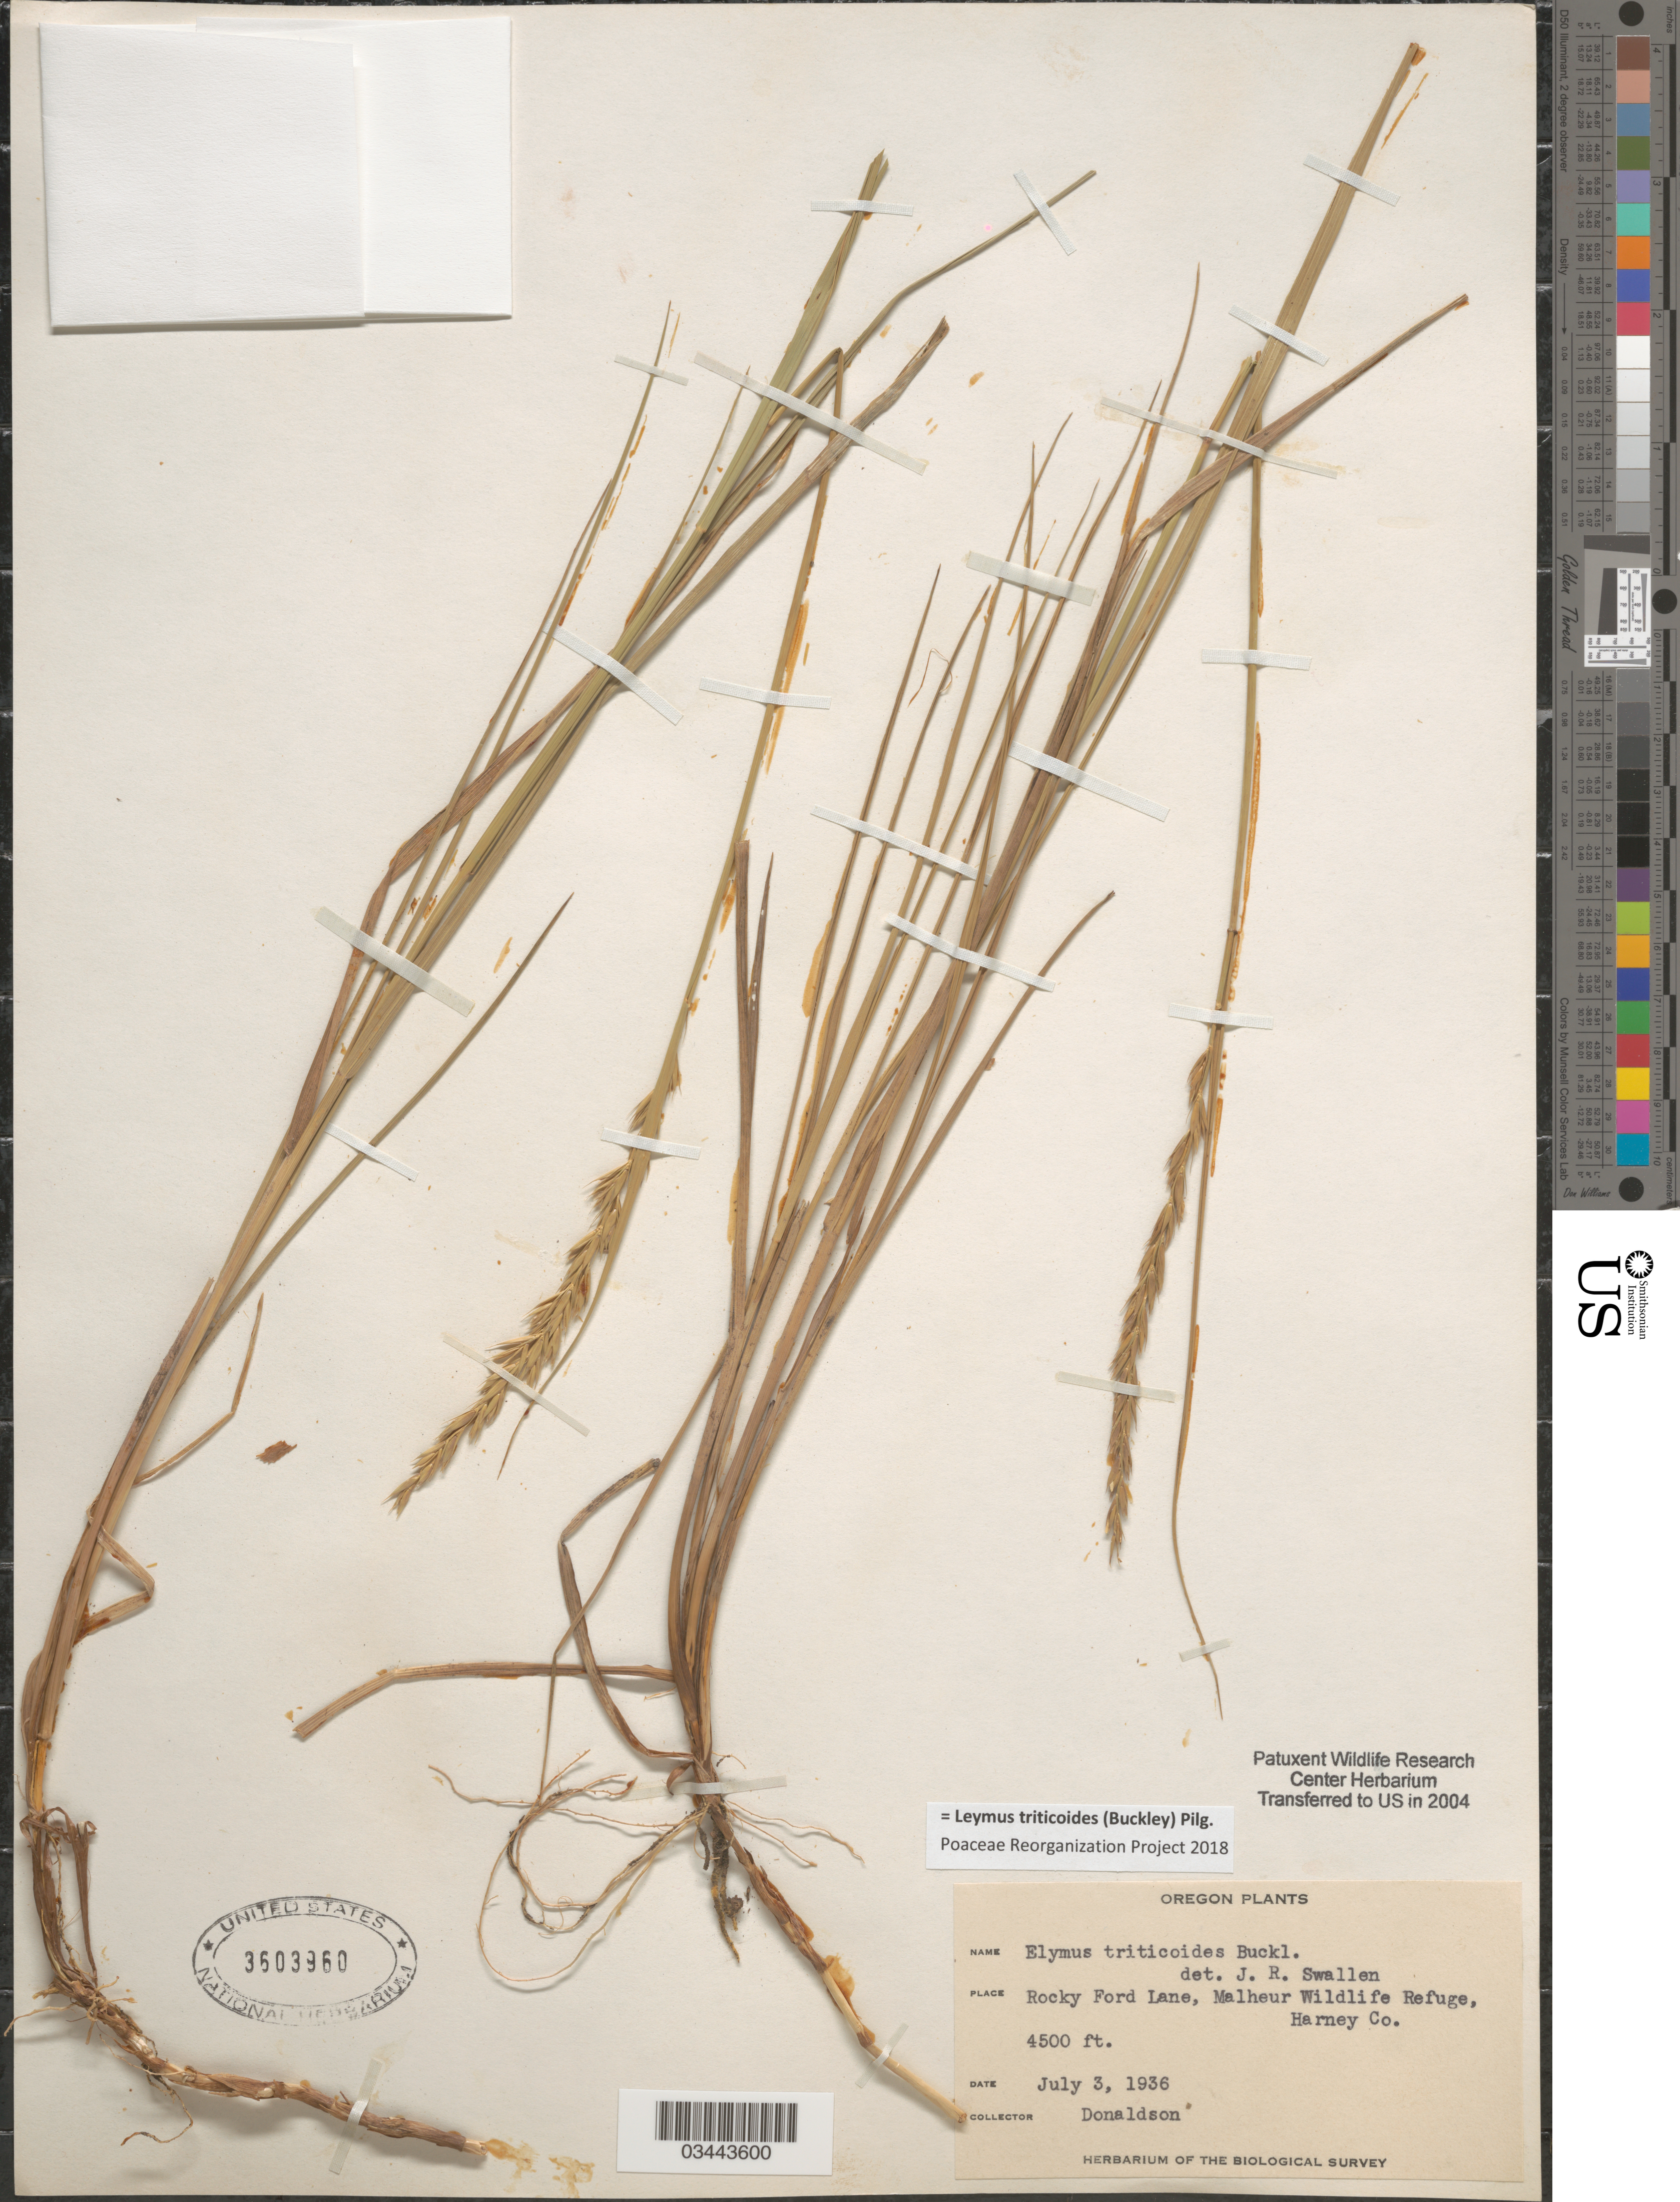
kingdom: Plantae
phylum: Tracheophyta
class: Liliopsida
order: Poales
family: Poaceae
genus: Leymus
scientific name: Leymus triticoides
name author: (Buckley) Pilg.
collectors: -. Donaldson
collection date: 1936-07-03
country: United States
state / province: Oregon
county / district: Harney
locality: Rocky Ford Lane, Malheur Wildlife Refuge, Harney Co. Herbarium of the Biological Survey.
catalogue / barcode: US 3603960